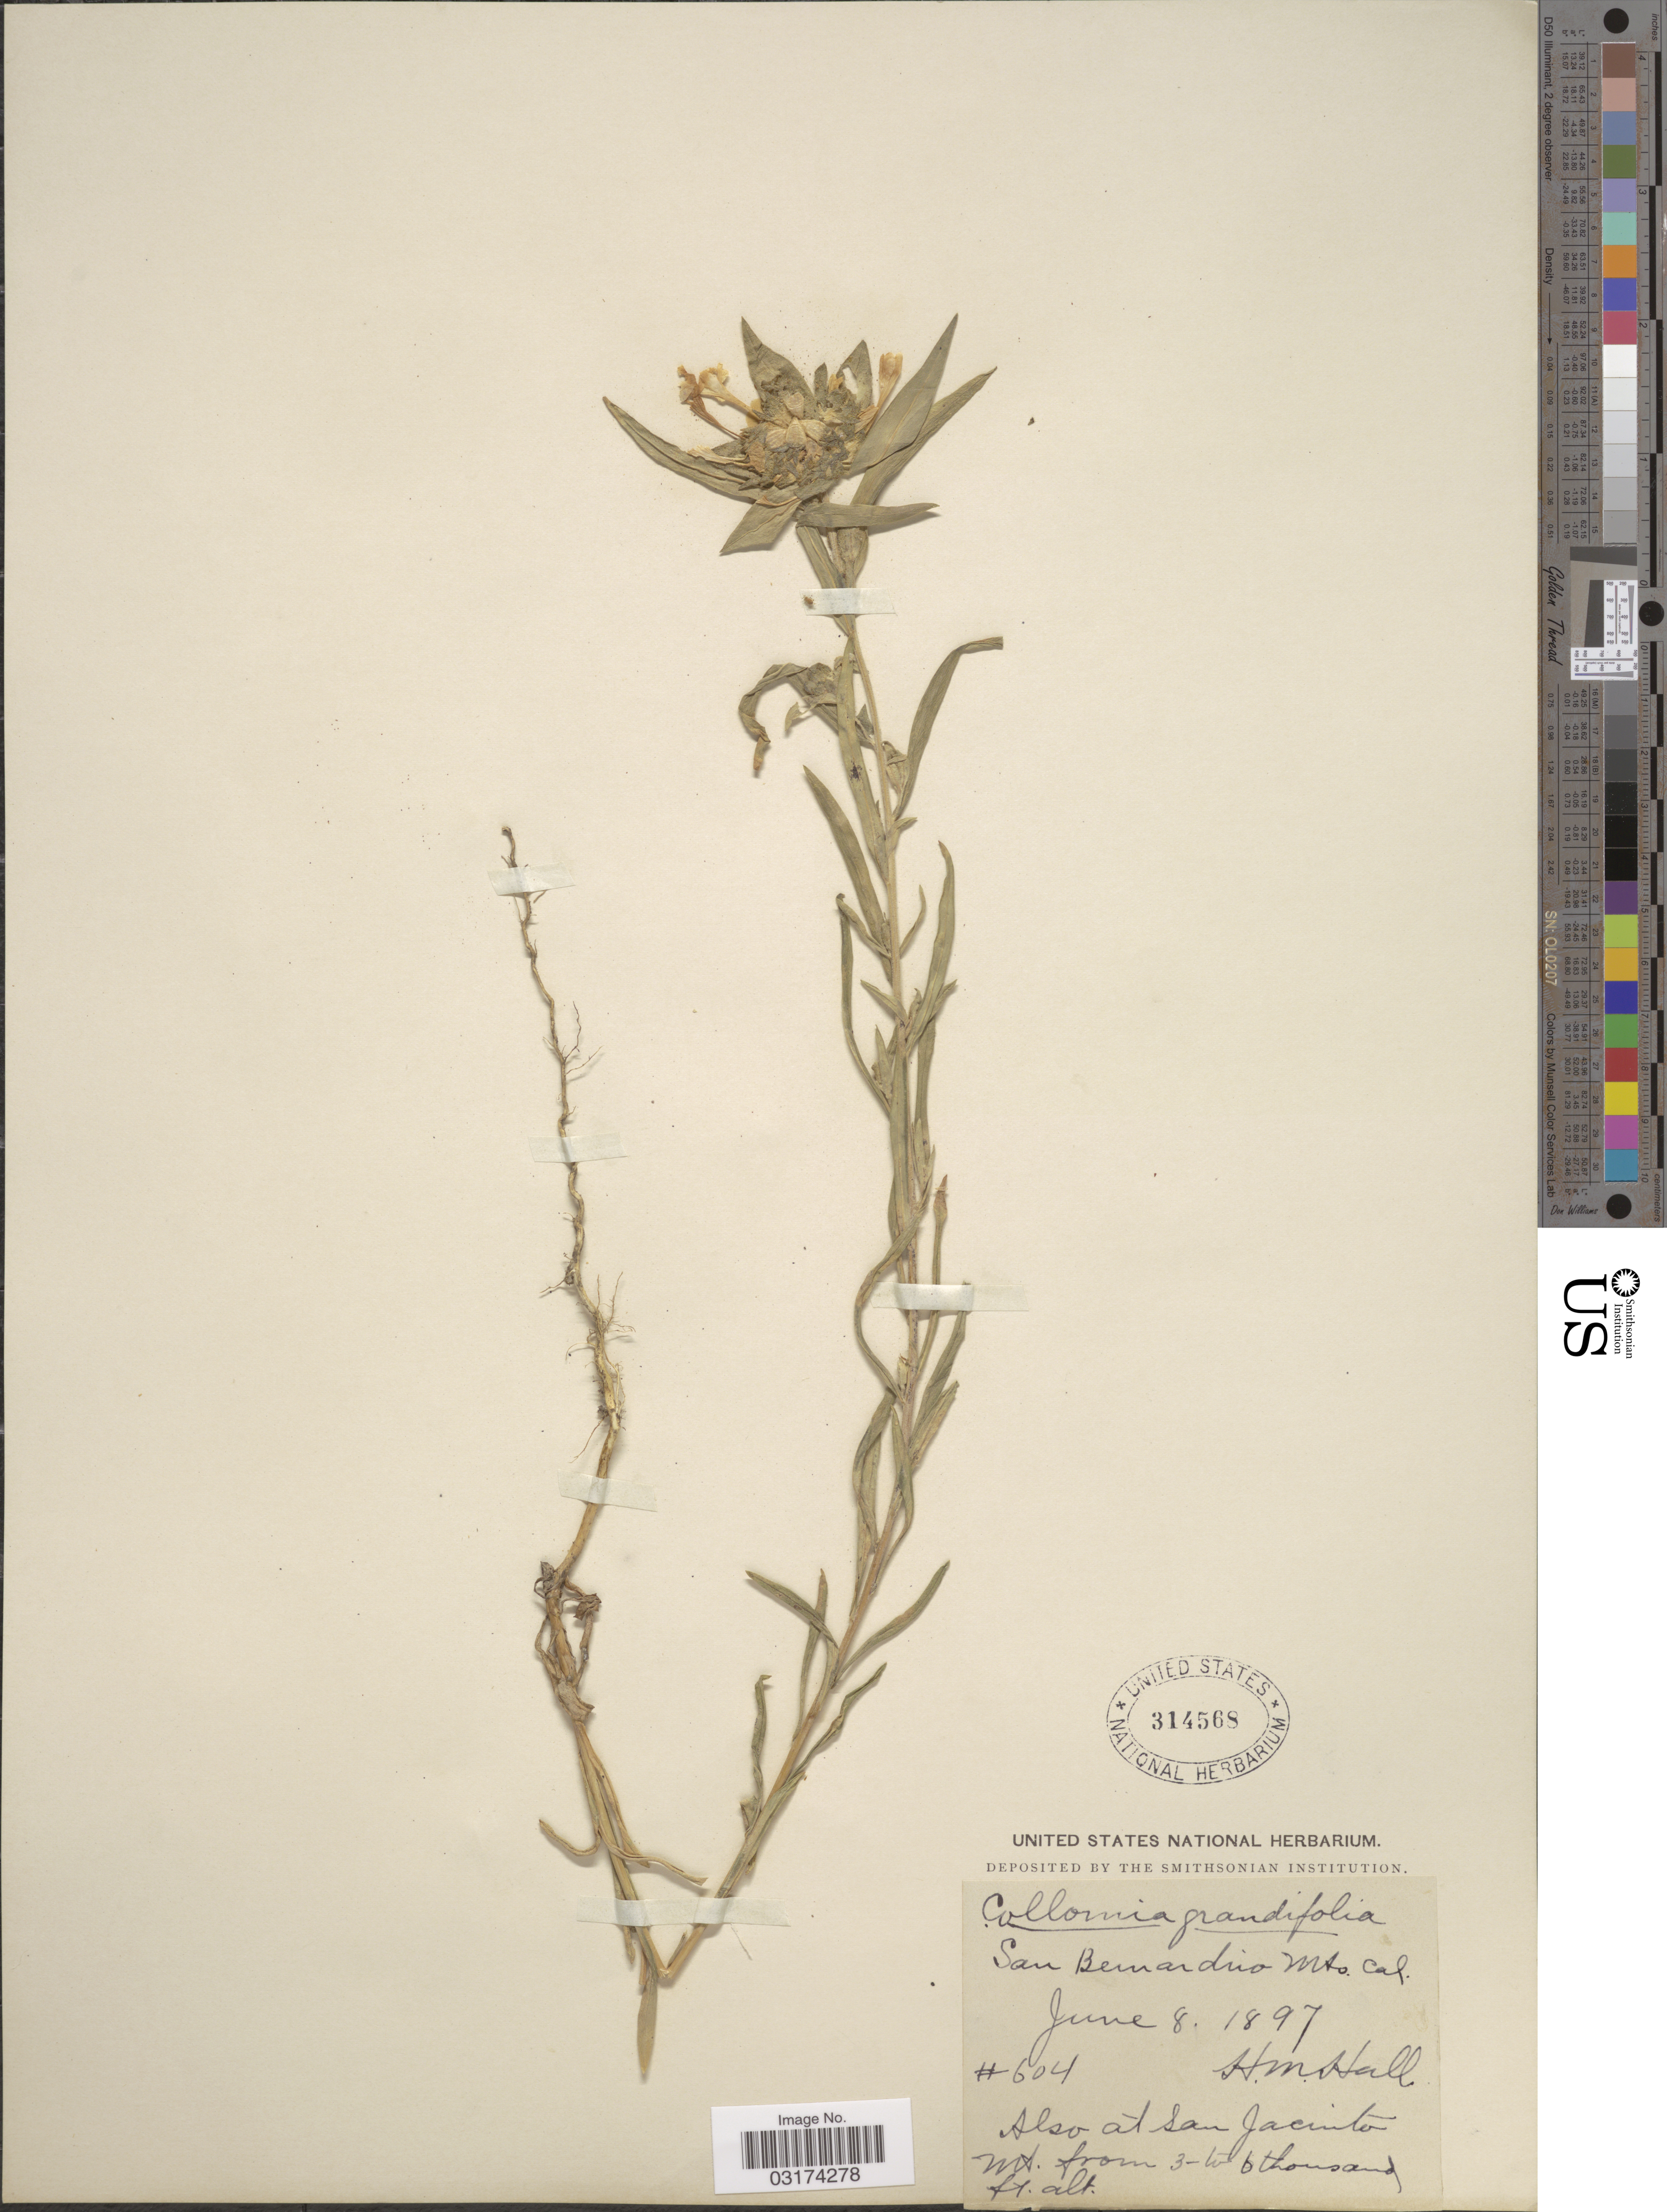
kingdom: Plantae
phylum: Tracheophyta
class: Magnoliopsida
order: Ericales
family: Polemoniaceae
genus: Collomia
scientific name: Collomia grandiflora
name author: Douglas ex Lindl.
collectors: H. M. Hall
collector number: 604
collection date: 1897-06-08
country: United States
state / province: California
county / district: San Bernardino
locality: San Bernardino Mts. Cal. Also at San Jacinto Mt.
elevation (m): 914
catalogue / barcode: US 314568